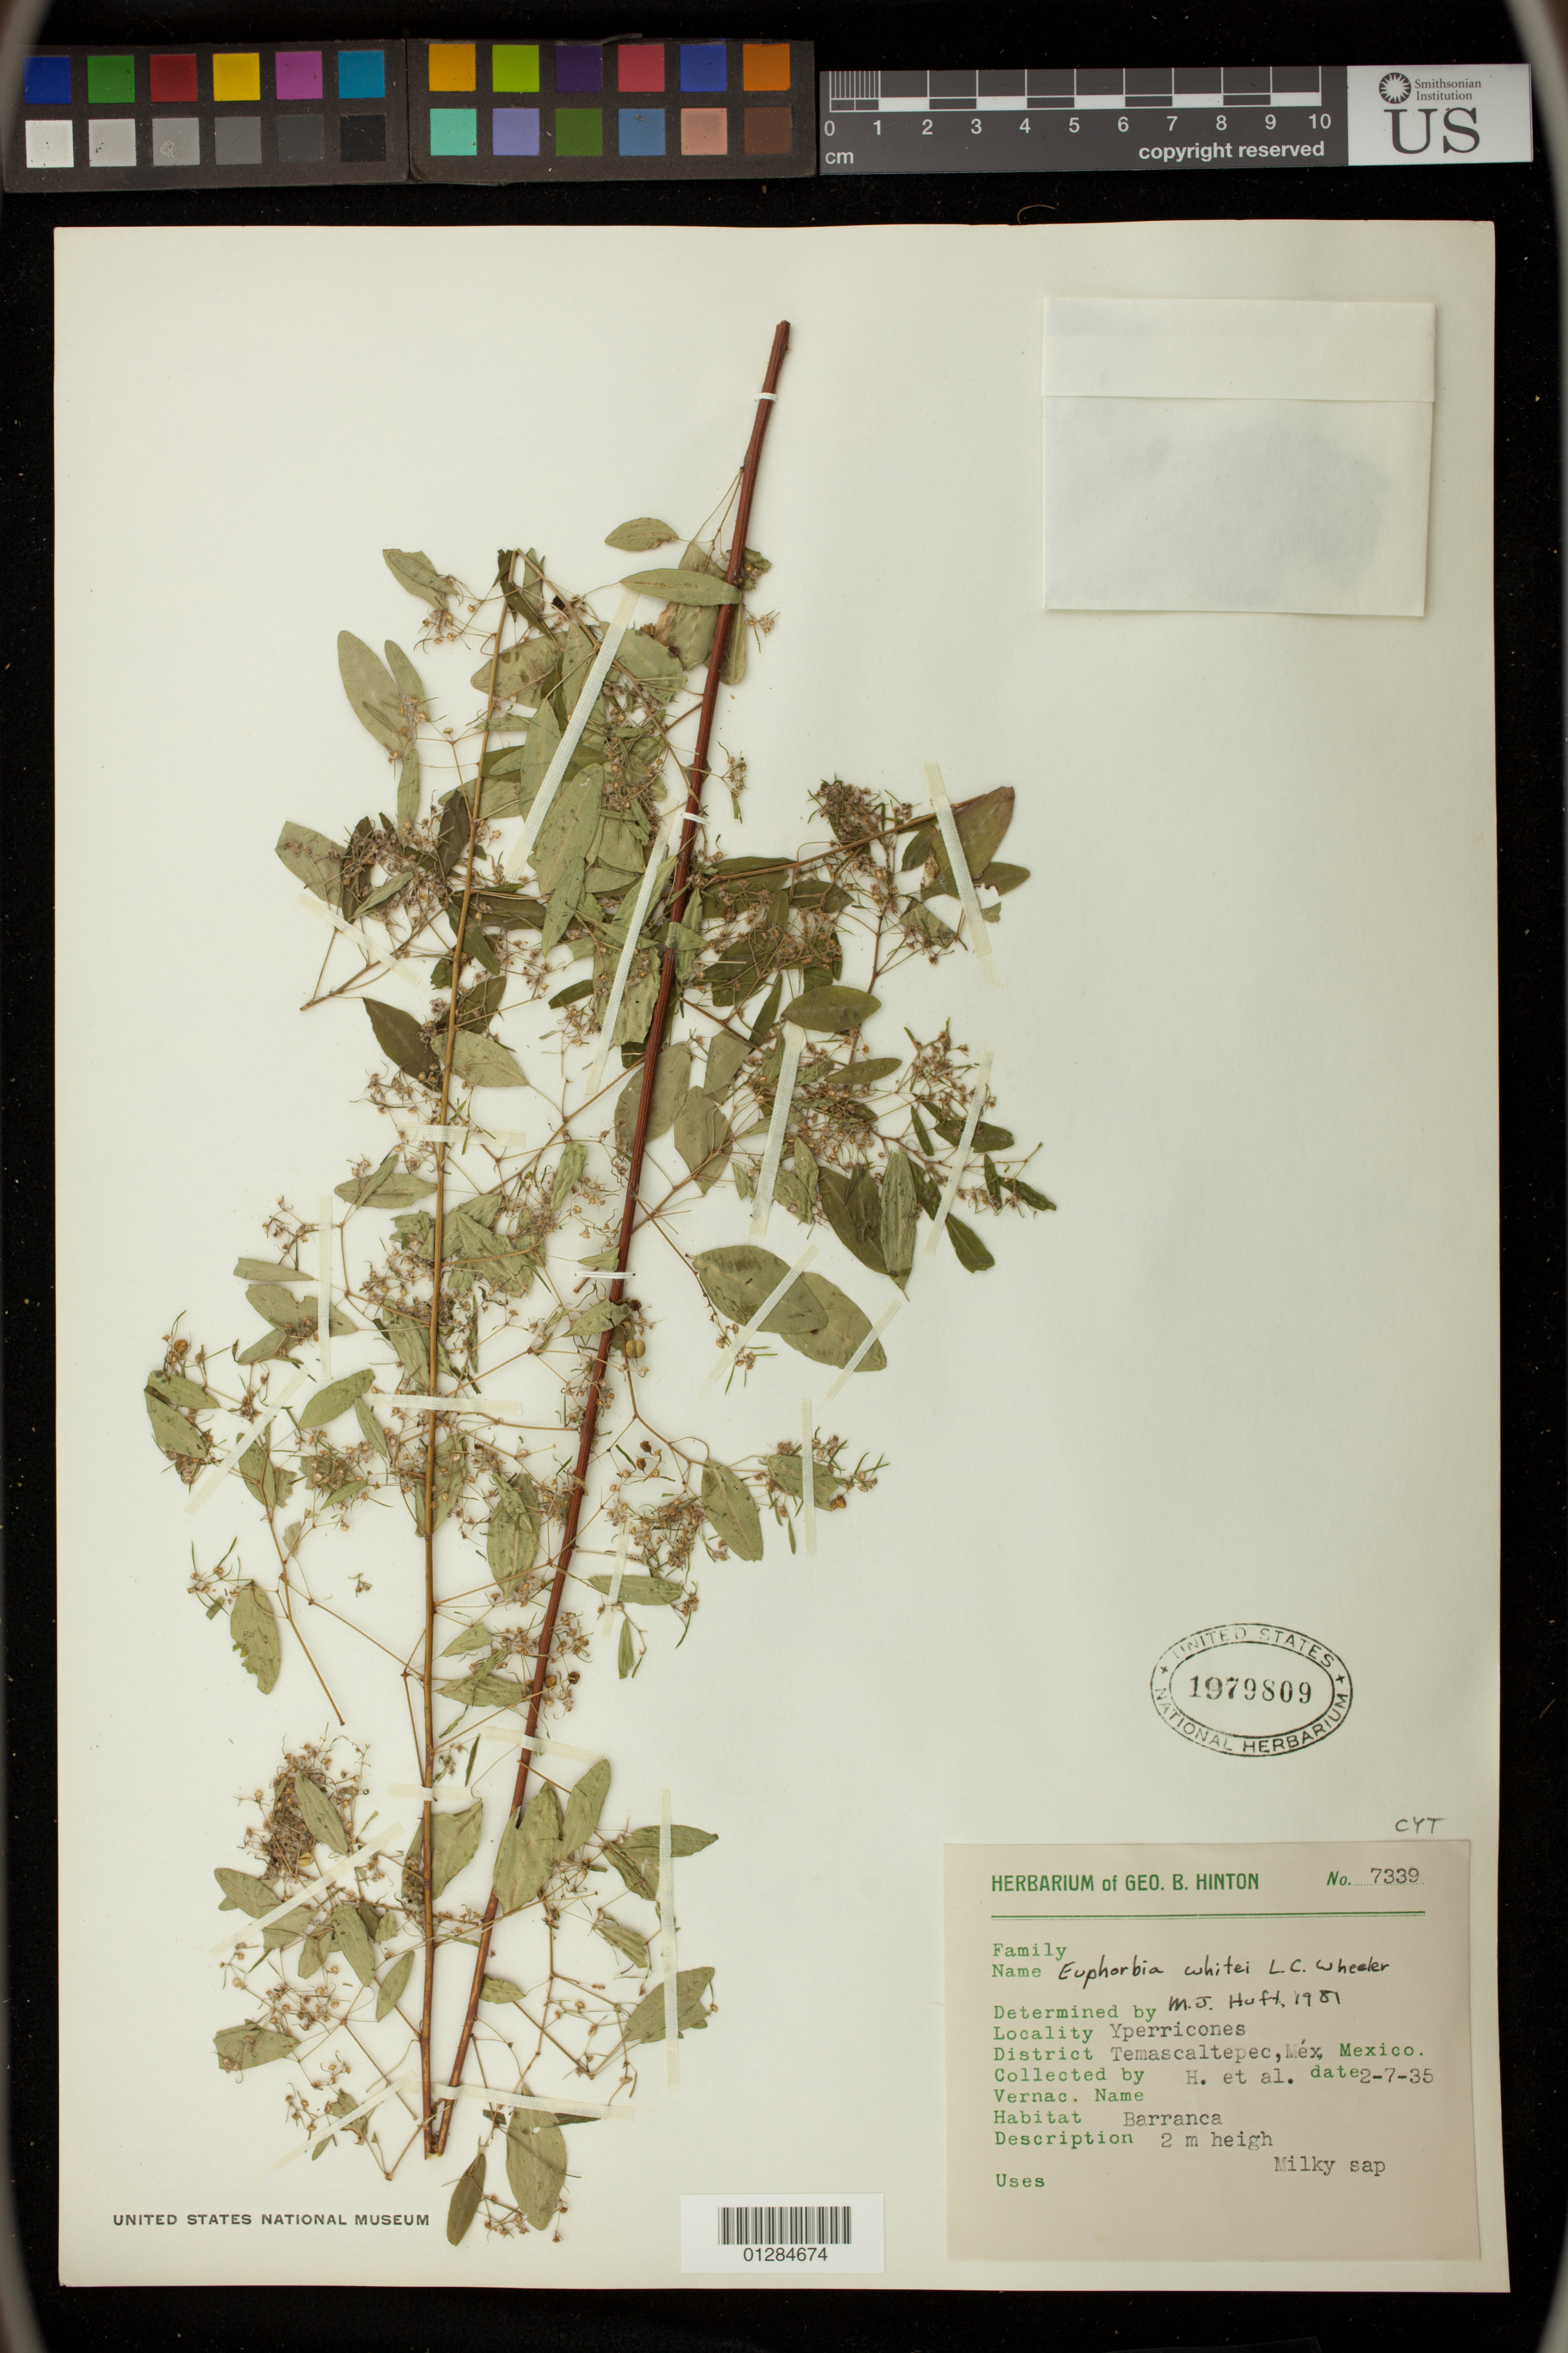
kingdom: Plantae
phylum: Tracheophyta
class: Magnoliopsida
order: Malpighiales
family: Euphorbiaceae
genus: Euphorbia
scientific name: Euphorbia whitei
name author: L.C. Wheeler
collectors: G. B. Hinton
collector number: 7339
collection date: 1935-07-02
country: Mexico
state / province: México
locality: Yperricones [Perricones], Temascaltepec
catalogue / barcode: US 1979809